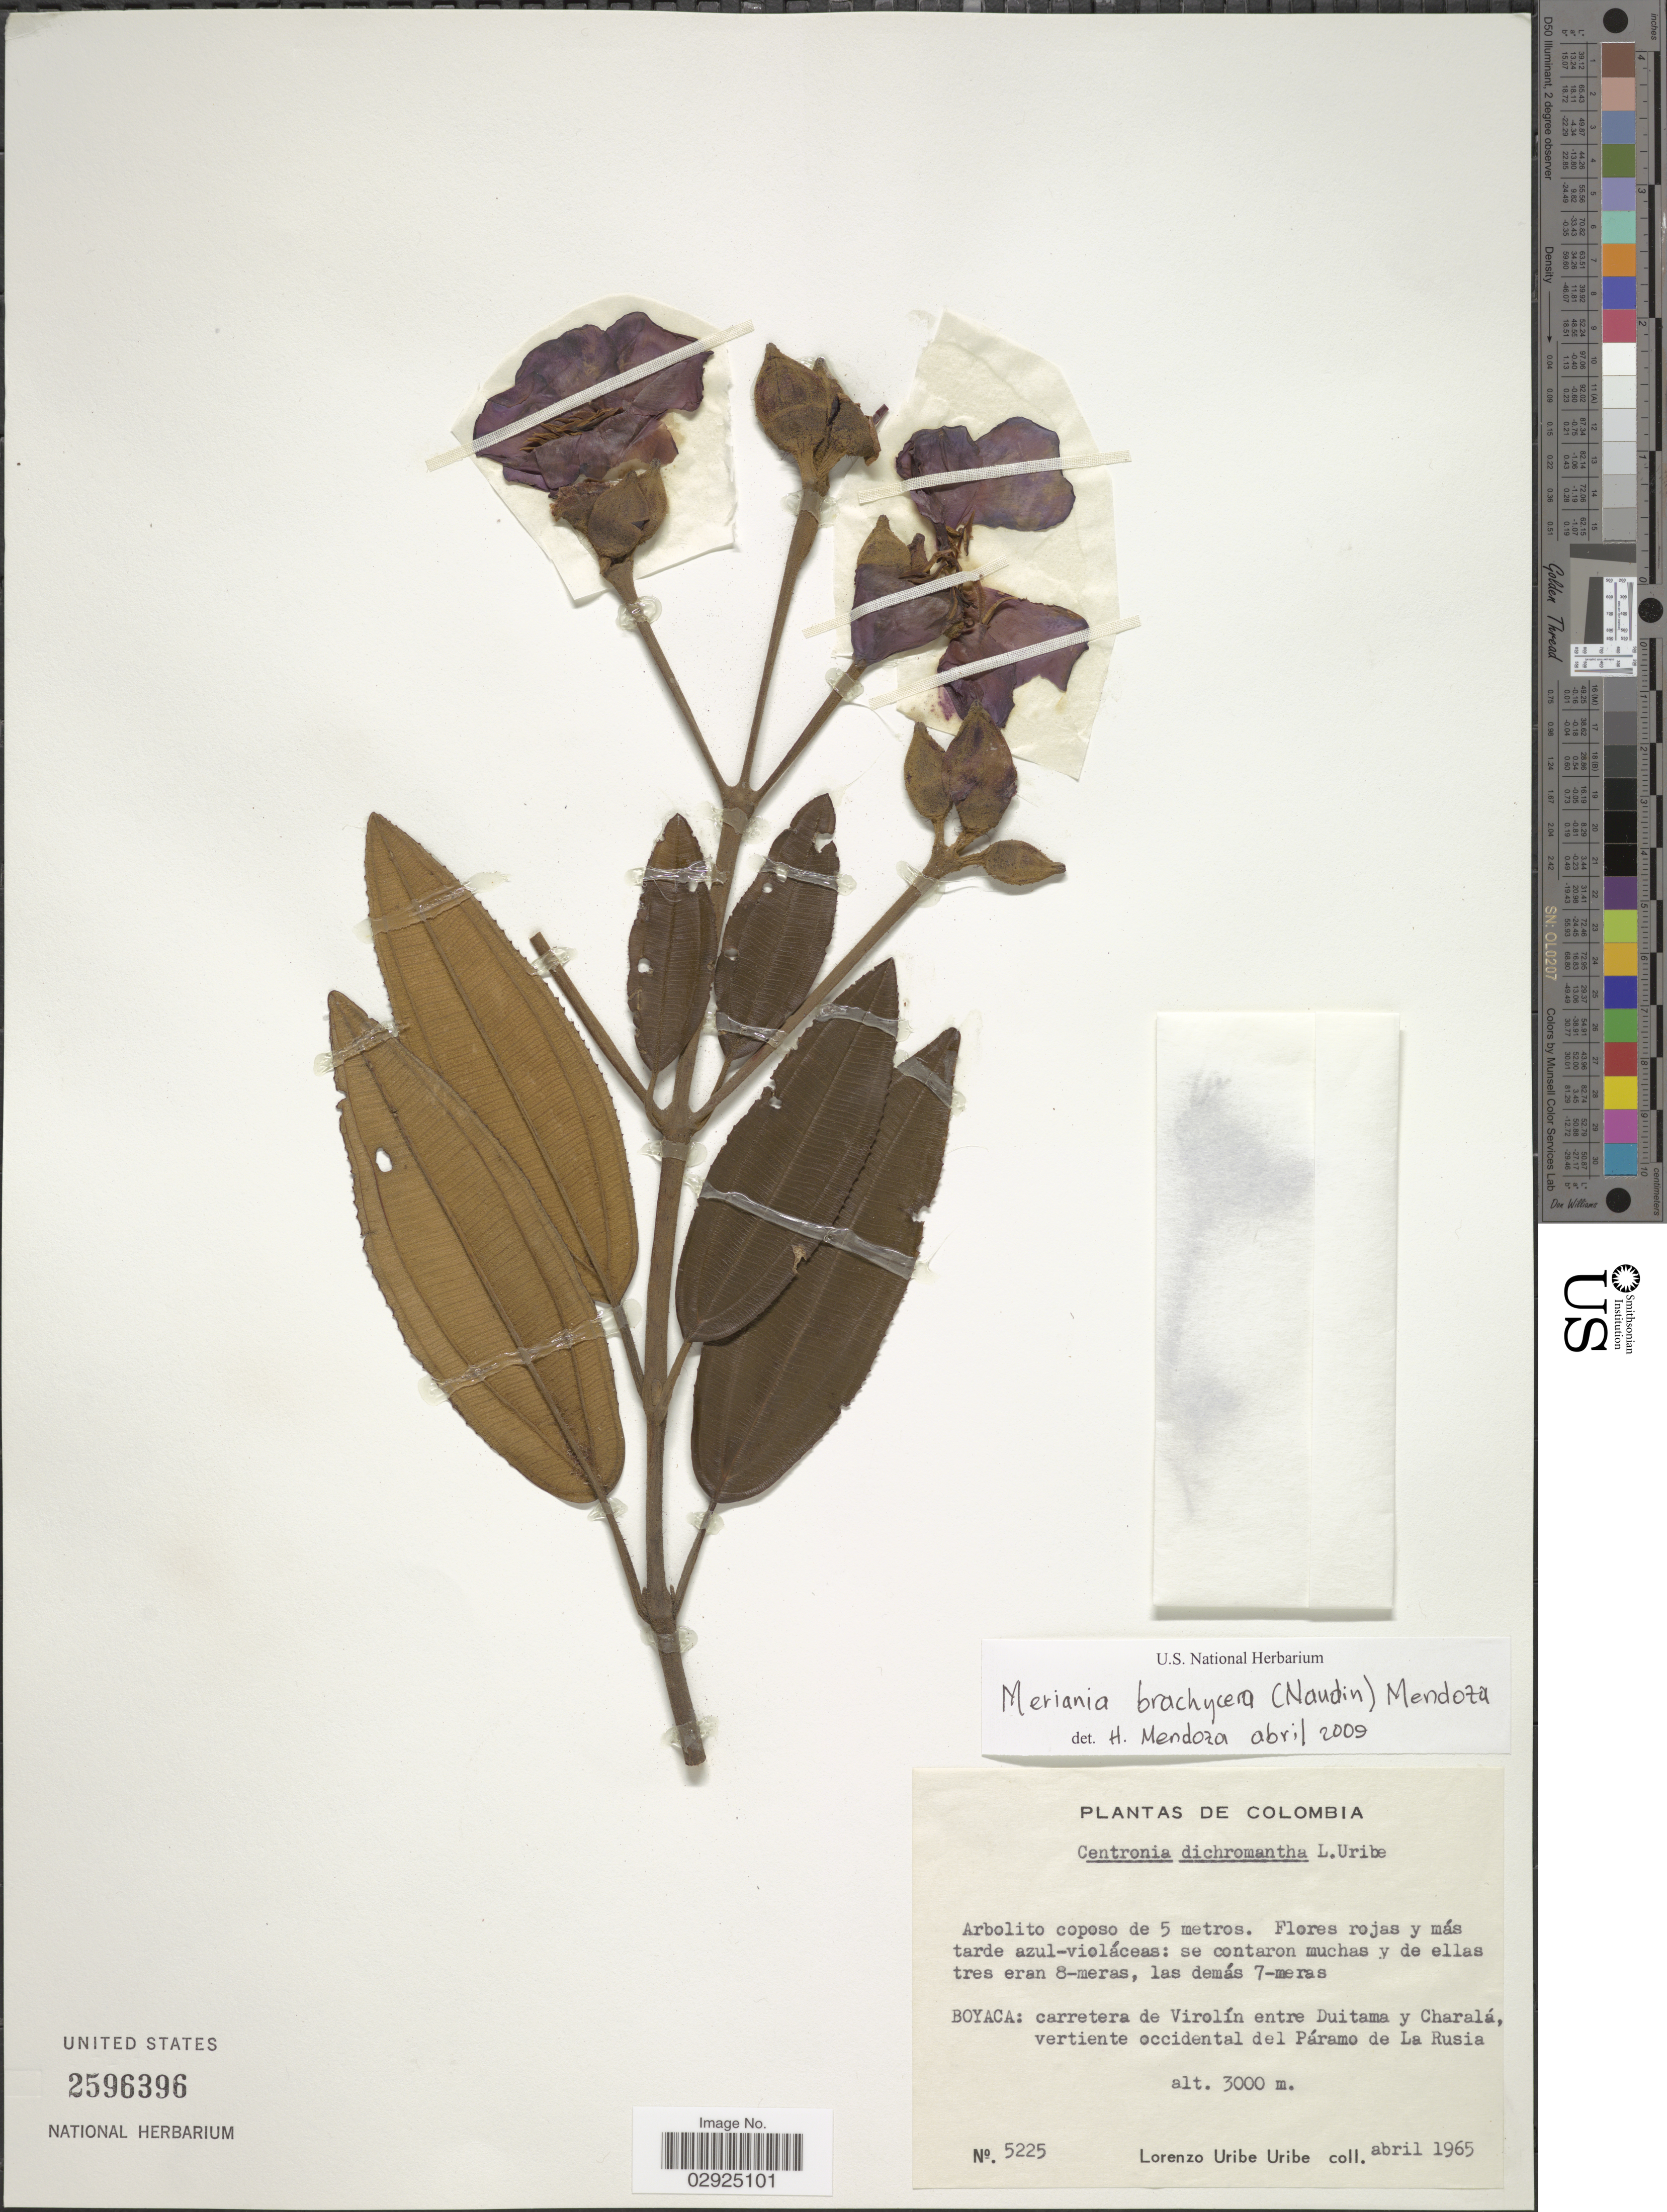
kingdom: Plantae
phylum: Tracheophyta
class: Magnoliopsida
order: Myrtales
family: Melastomataceae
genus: Meriania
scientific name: Meriania brachycera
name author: (Naudin) Humberto Mend. & Fern. Alonso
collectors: L. Uribe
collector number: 5225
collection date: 1965-04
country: Colombia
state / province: Boyacá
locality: Carretera de Virolín entre Duitama y Charalá, vertiente occidental del Páramo de La Rusia.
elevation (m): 3000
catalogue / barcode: US 2596396